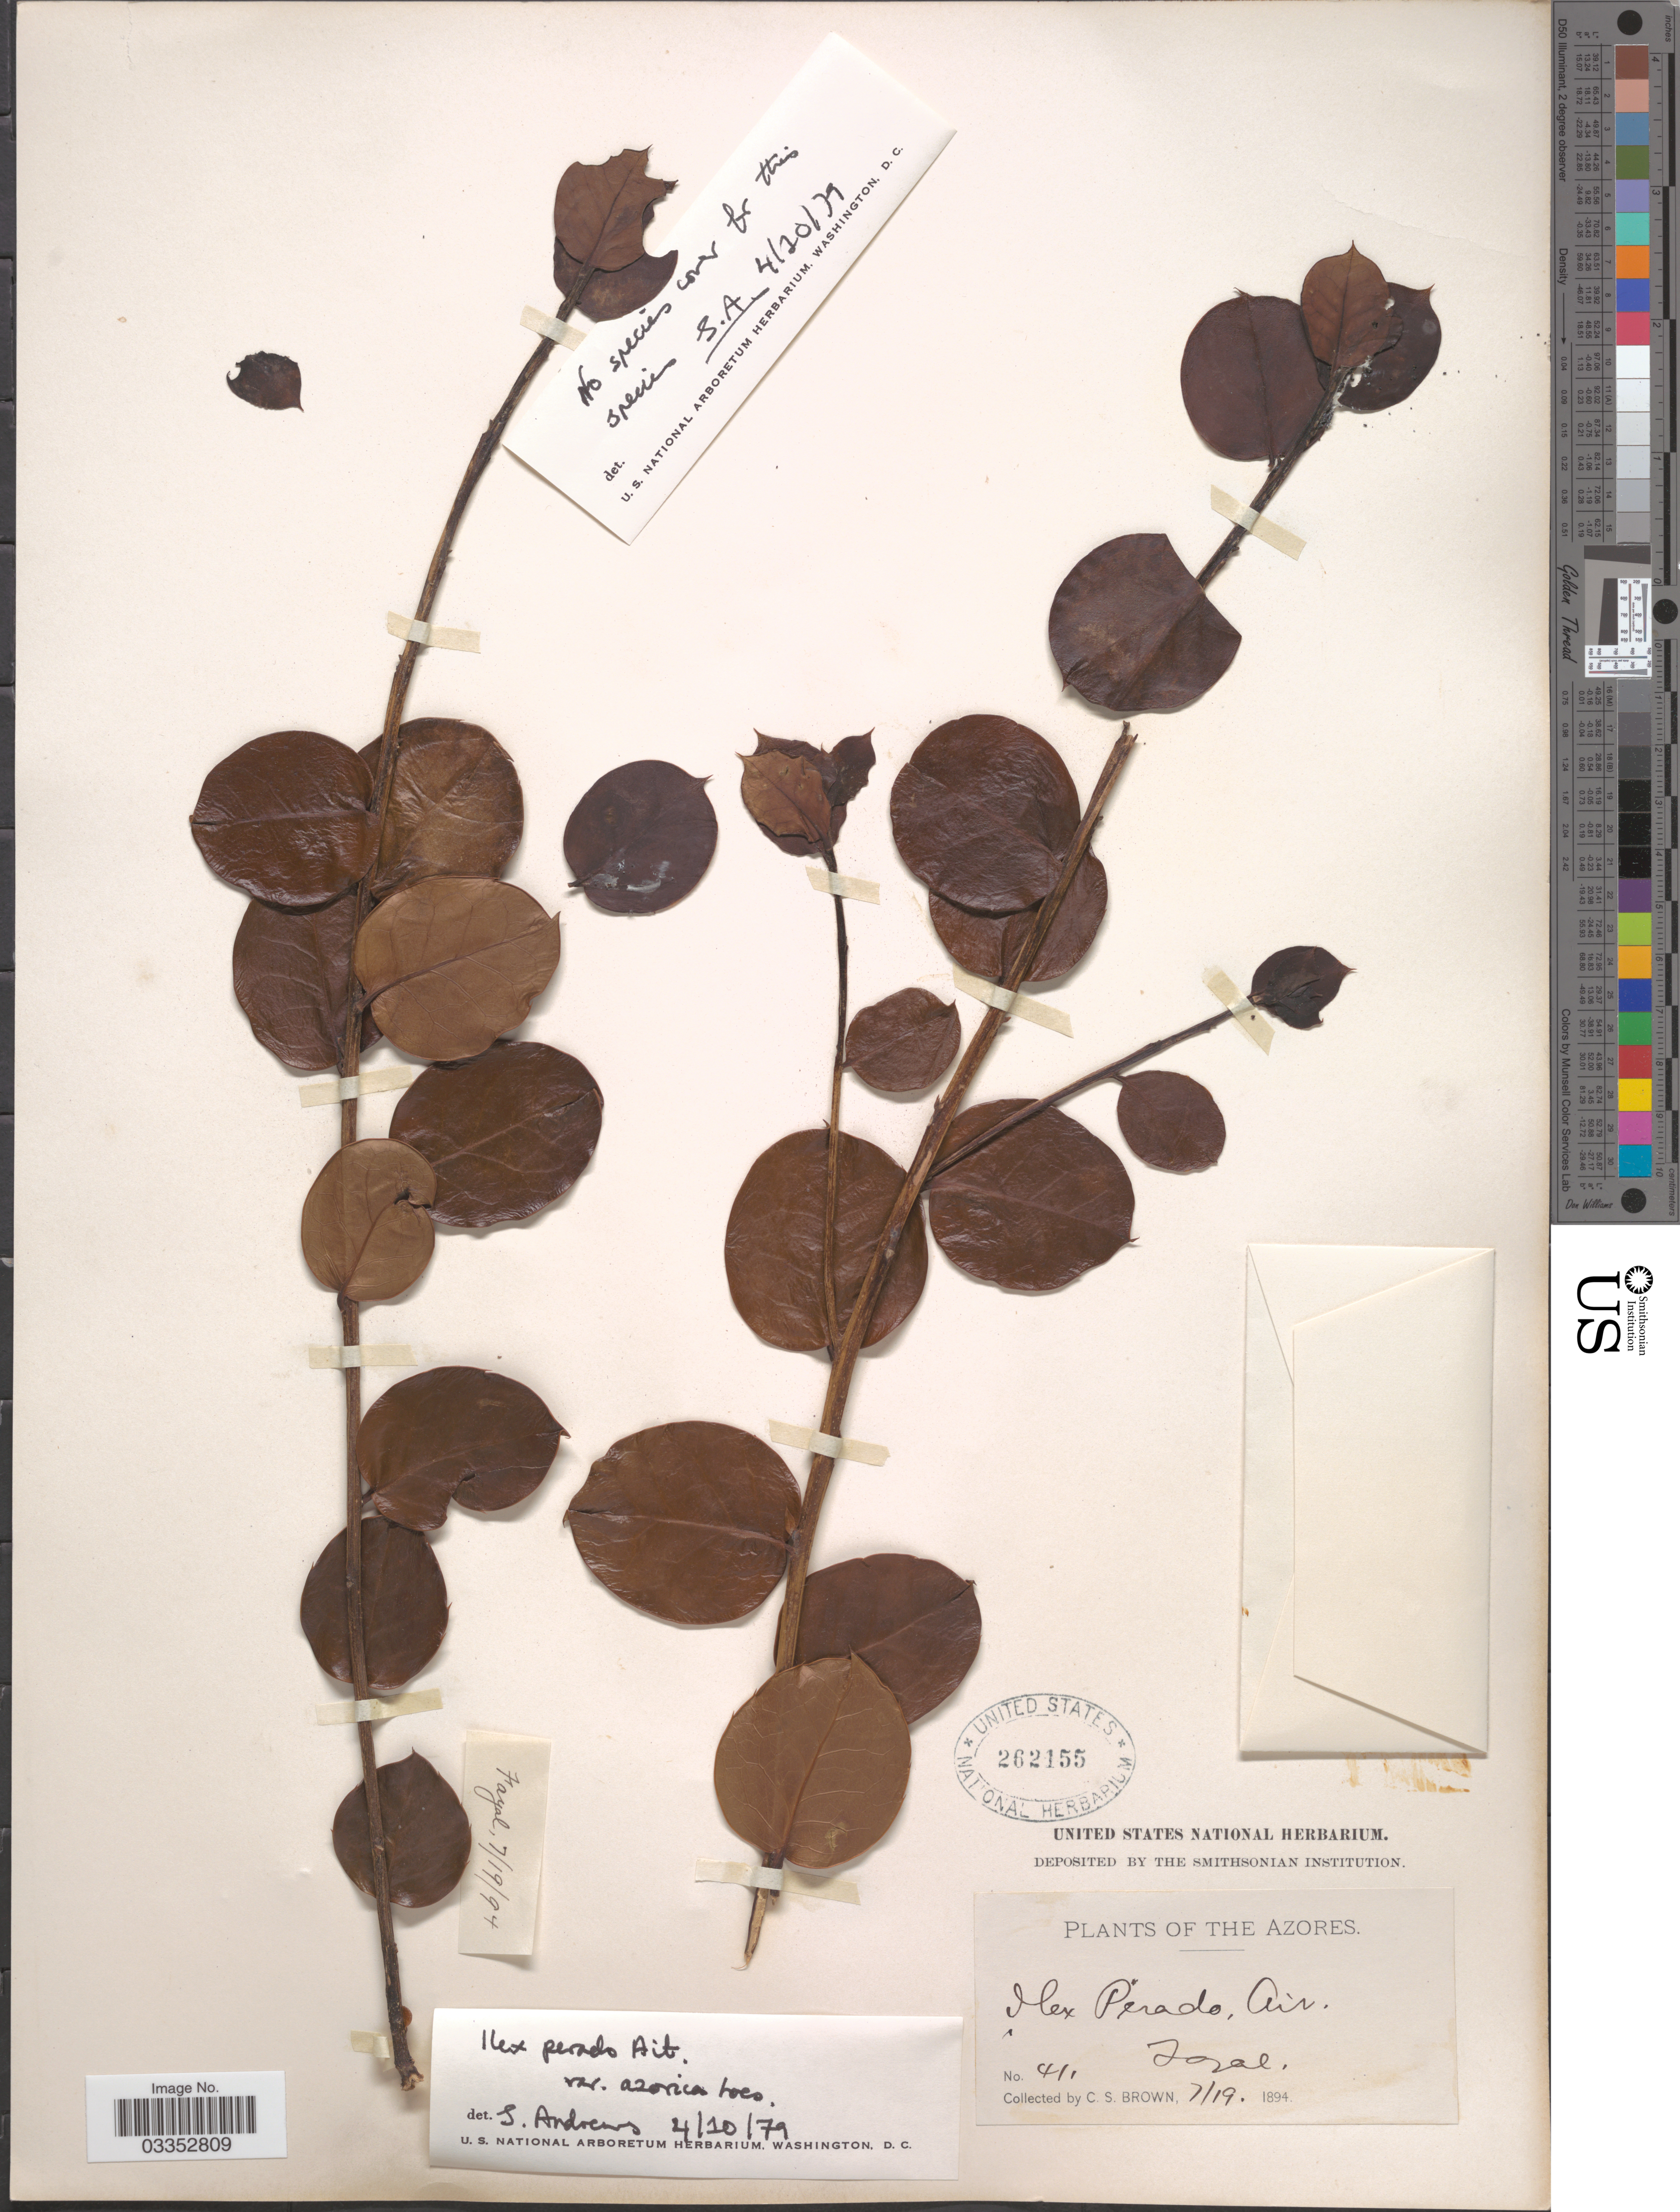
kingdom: Plantae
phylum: Tracheophyta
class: Magnoliopsida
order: Aquifoliales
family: Aquifoliaceae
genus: Ilex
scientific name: Ilex perado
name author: Aiton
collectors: C. S. Brown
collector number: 41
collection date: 1894-07-19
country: Portugal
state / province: Azores (Aut. Reg.)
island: Faial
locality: The Azores, Fayal.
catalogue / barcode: US 262155